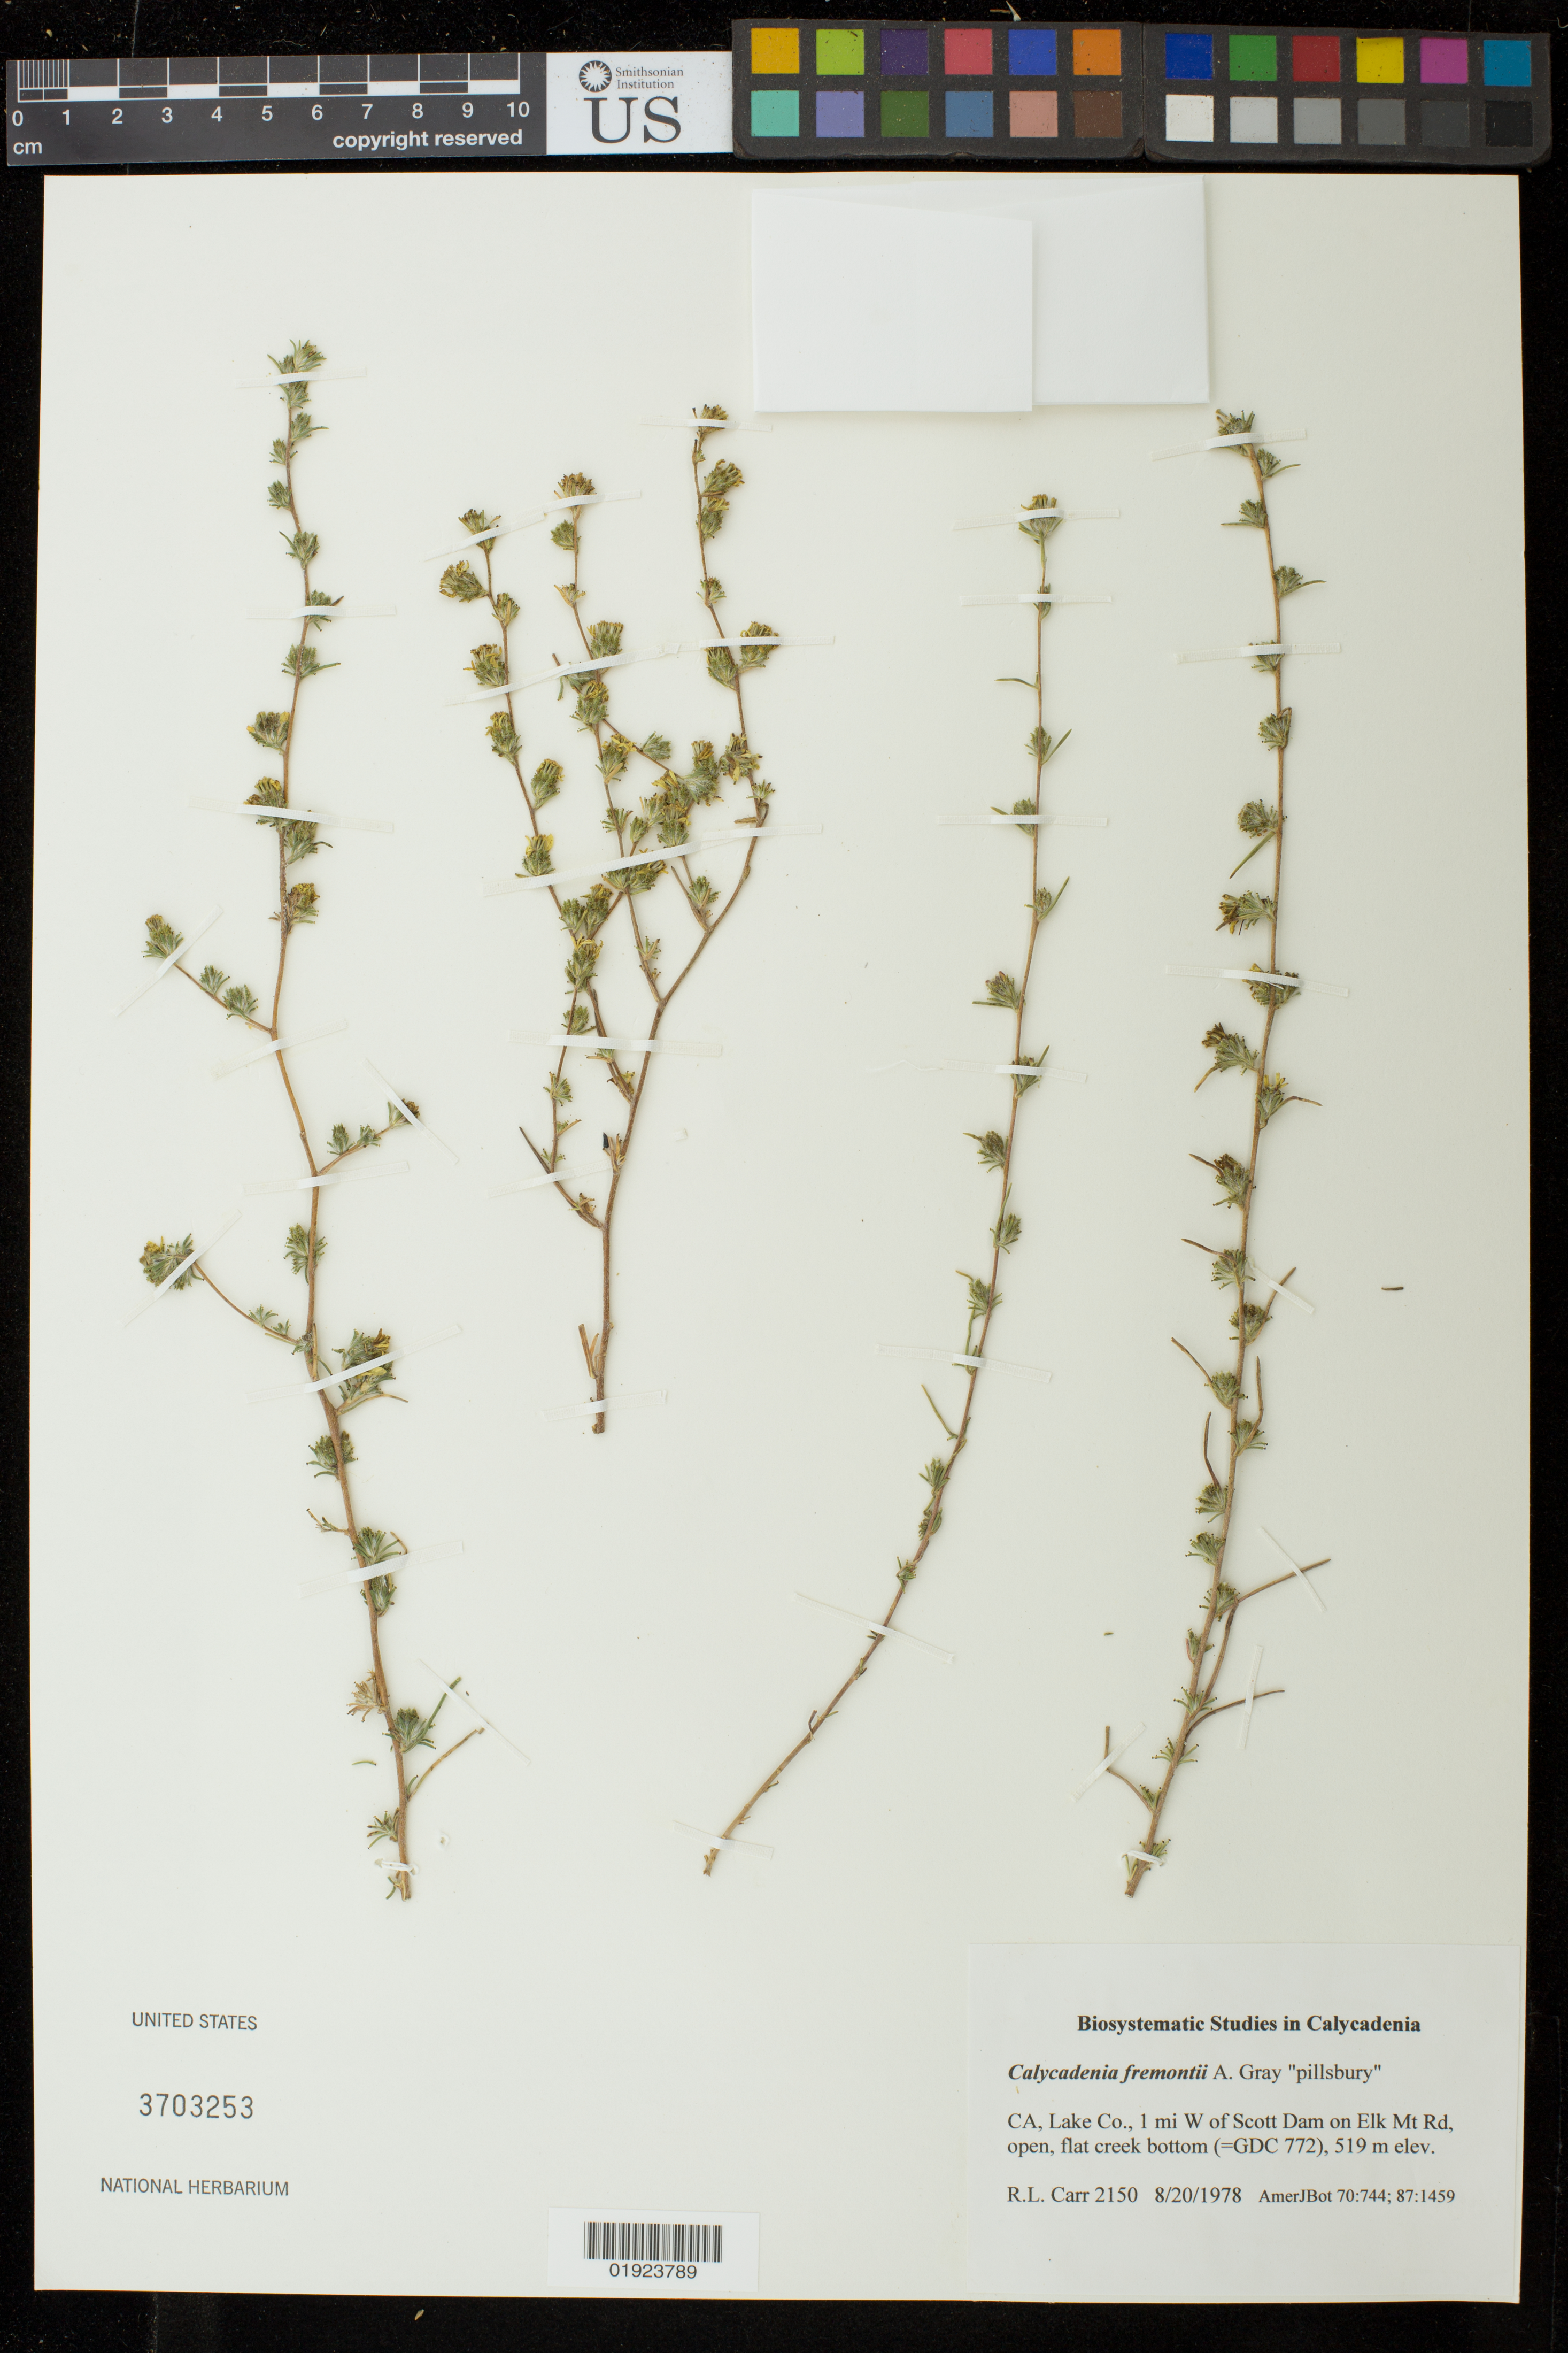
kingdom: Plantae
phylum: Tracheophyta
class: Magnoliopsida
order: Asterales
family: Asteraceae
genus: Calycadenia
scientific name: Calycadenia fremontii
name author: A. Gray in Emory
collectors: R. Carr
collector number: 2150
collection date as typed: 8/20/1978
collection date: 1978-08-20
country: United States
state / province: California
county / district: Lake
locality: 1 mi W of Scott Dam on Elk Mt Rd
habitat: open, flat creek bottom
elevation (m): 519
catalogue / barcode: US 3703253